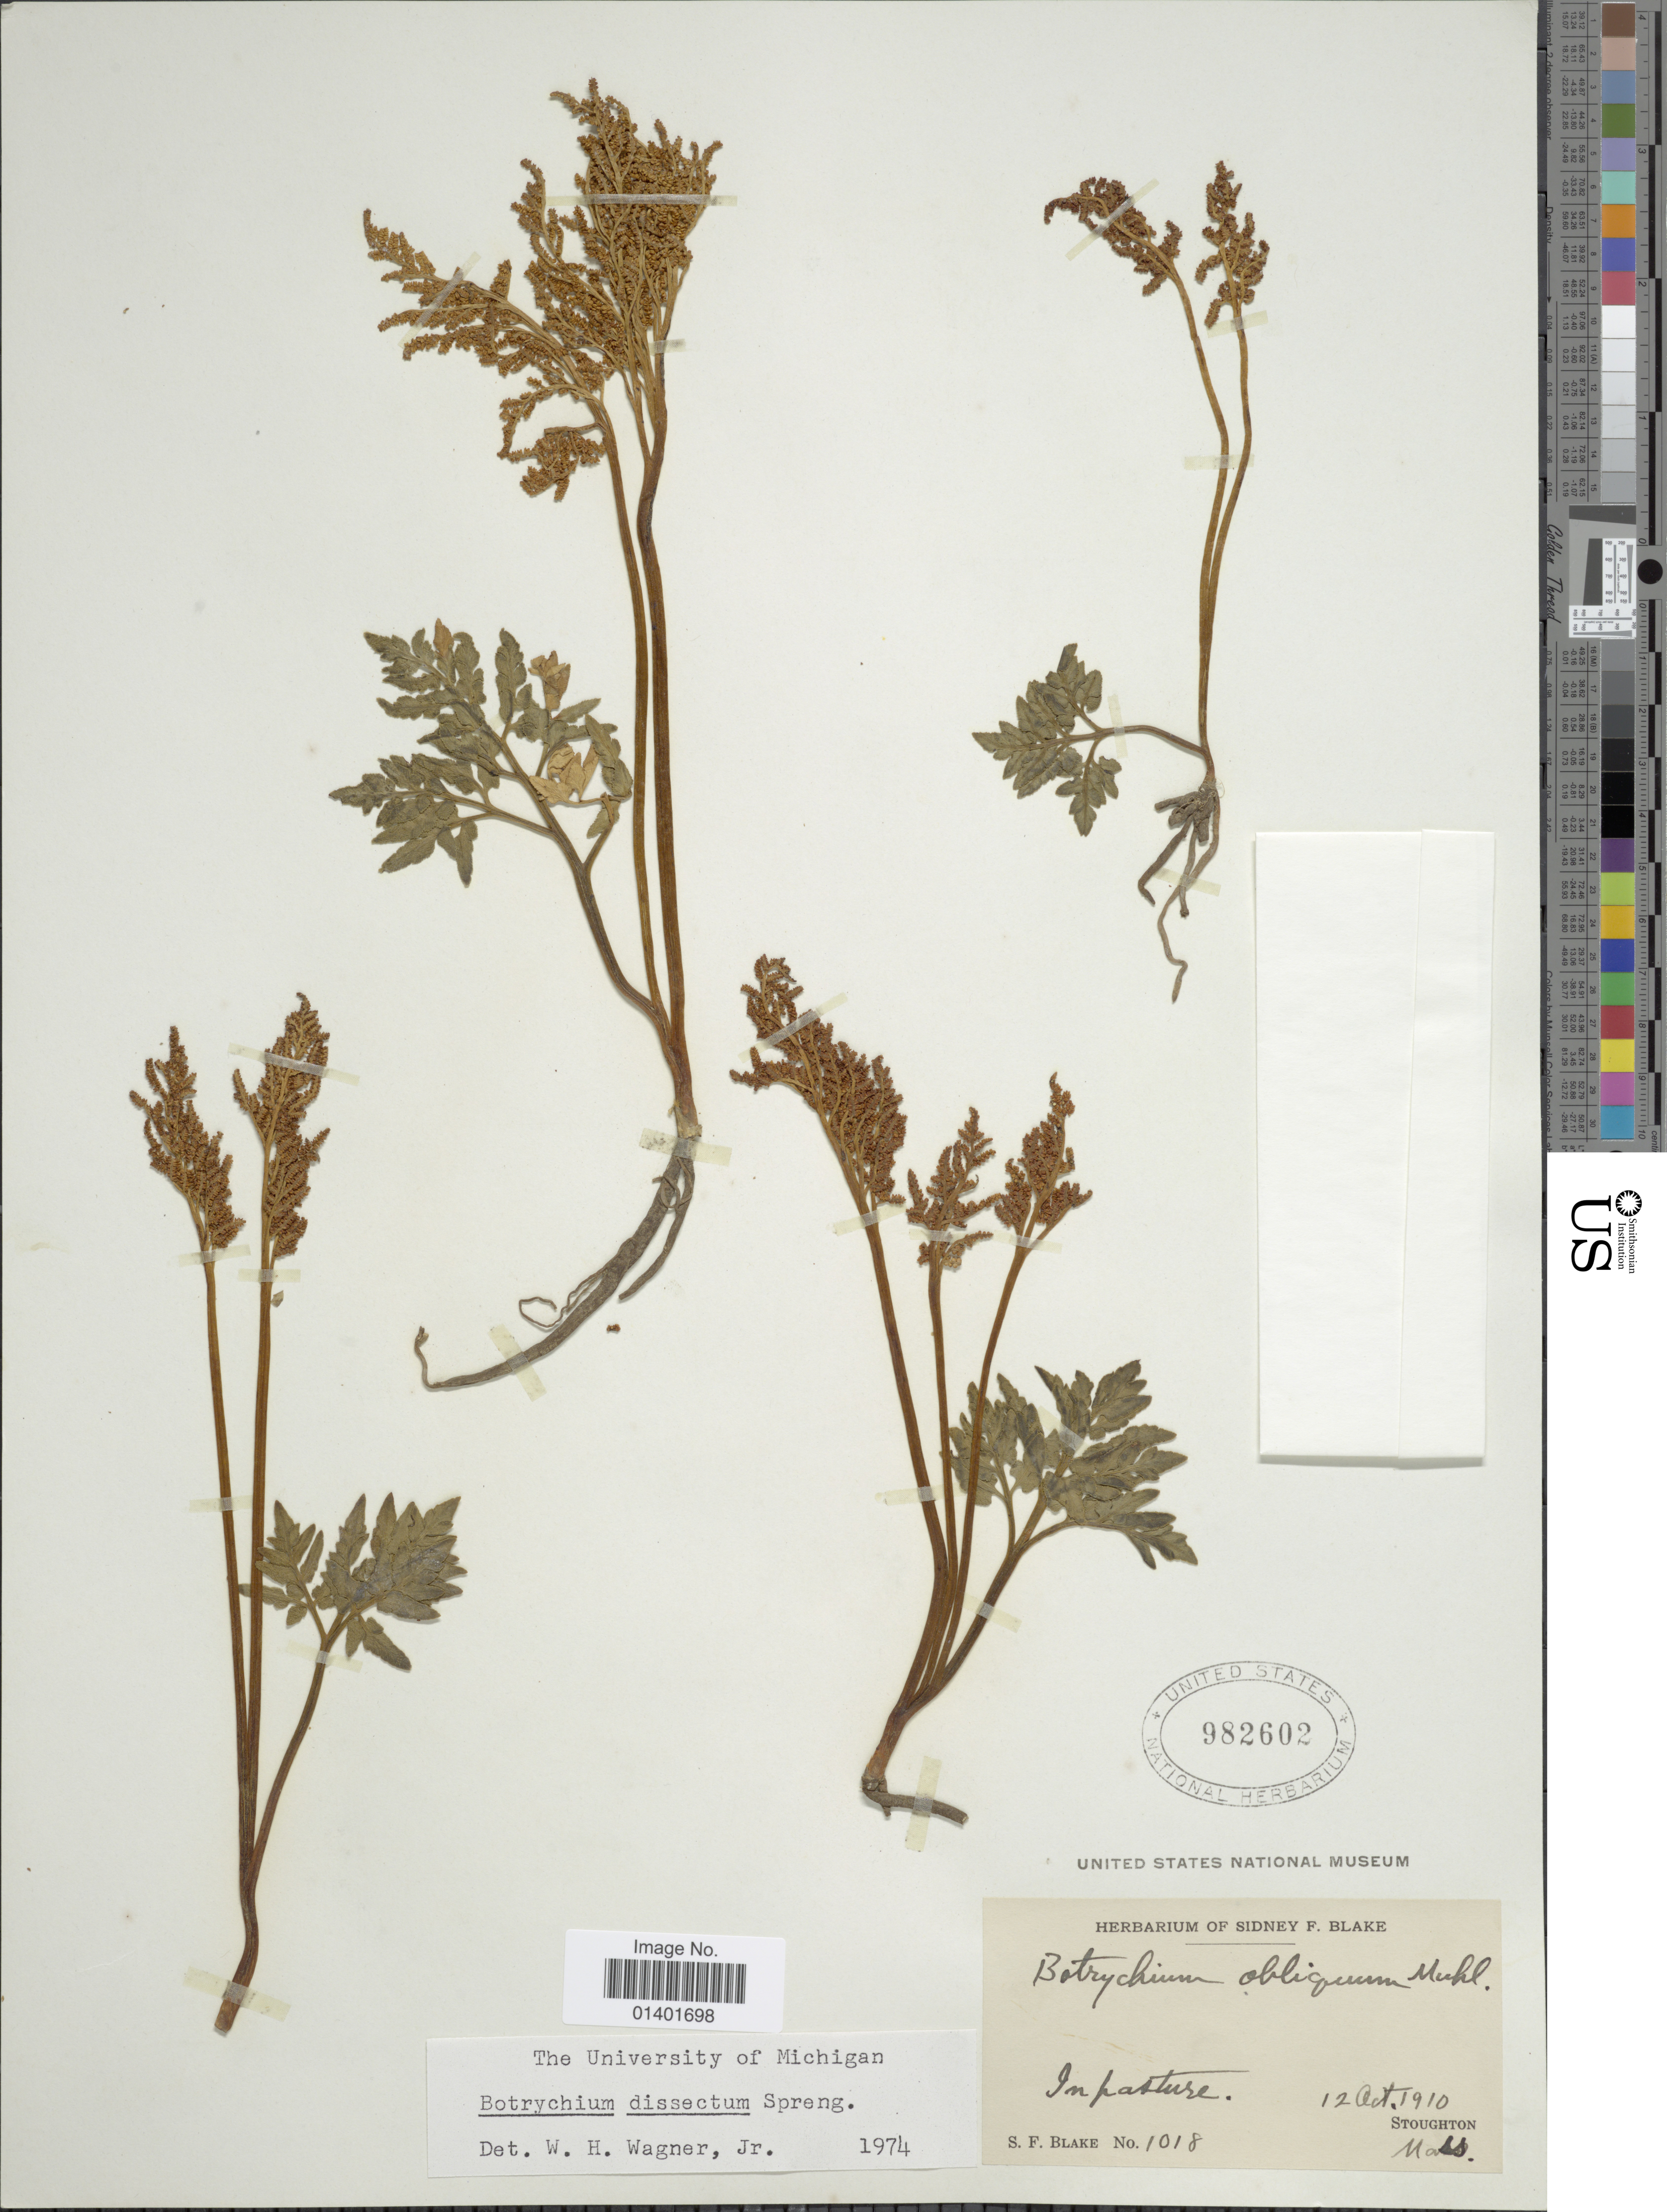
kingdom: Plantae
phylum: Tracheophyta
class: Polypodiopsida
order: Ophioglossales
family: Ophioglossaceae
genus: Botrychium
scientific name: Botrychium dissectum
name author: Spreng.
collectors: S. Blake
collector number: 1018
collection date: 1910-10-12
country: United States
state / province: Massachusetts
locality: Stoughton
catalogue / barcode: US 982602